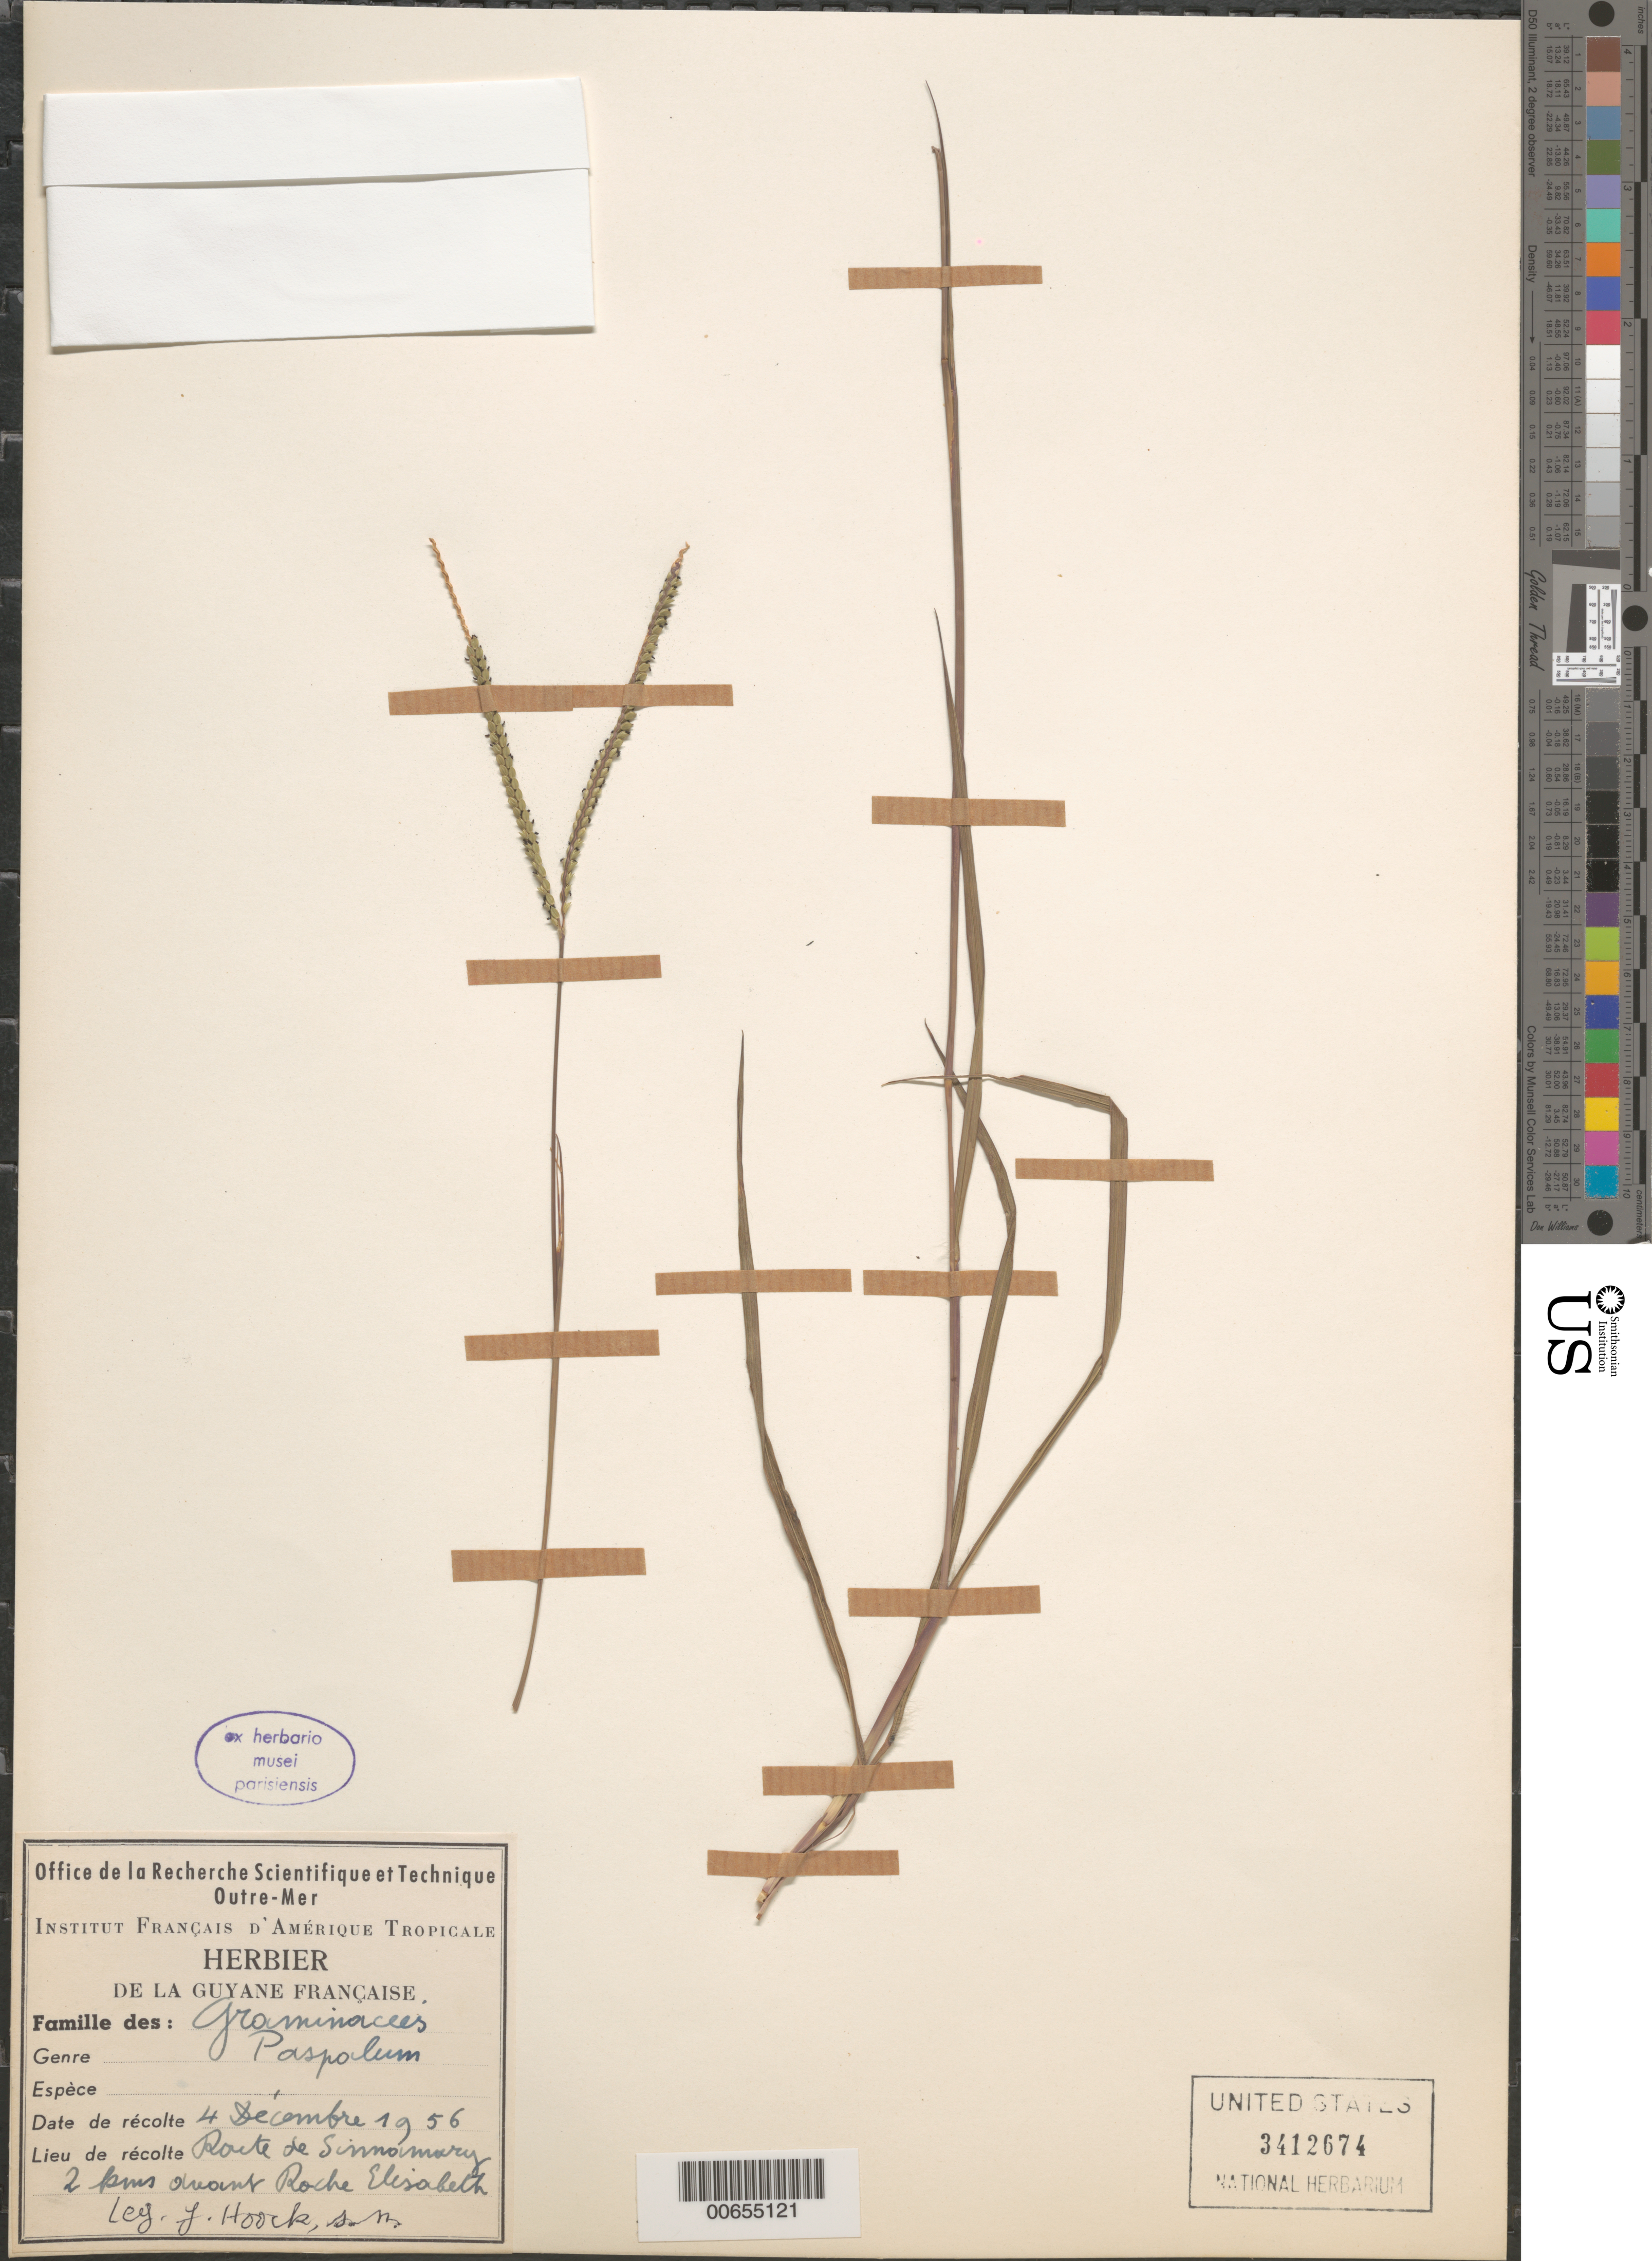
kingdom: Plantae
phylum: Tracheophyta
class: Liliopsida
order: Poales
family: Poaceae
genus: Paspalum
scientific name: Paspalum sp.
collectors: J. Hoock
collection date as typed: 4-Dec-56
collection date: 1956-12-04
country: French Guiana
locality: Route de Sinnamary, Roche Elisabeth, 2 km avant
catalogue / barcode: US 3412674